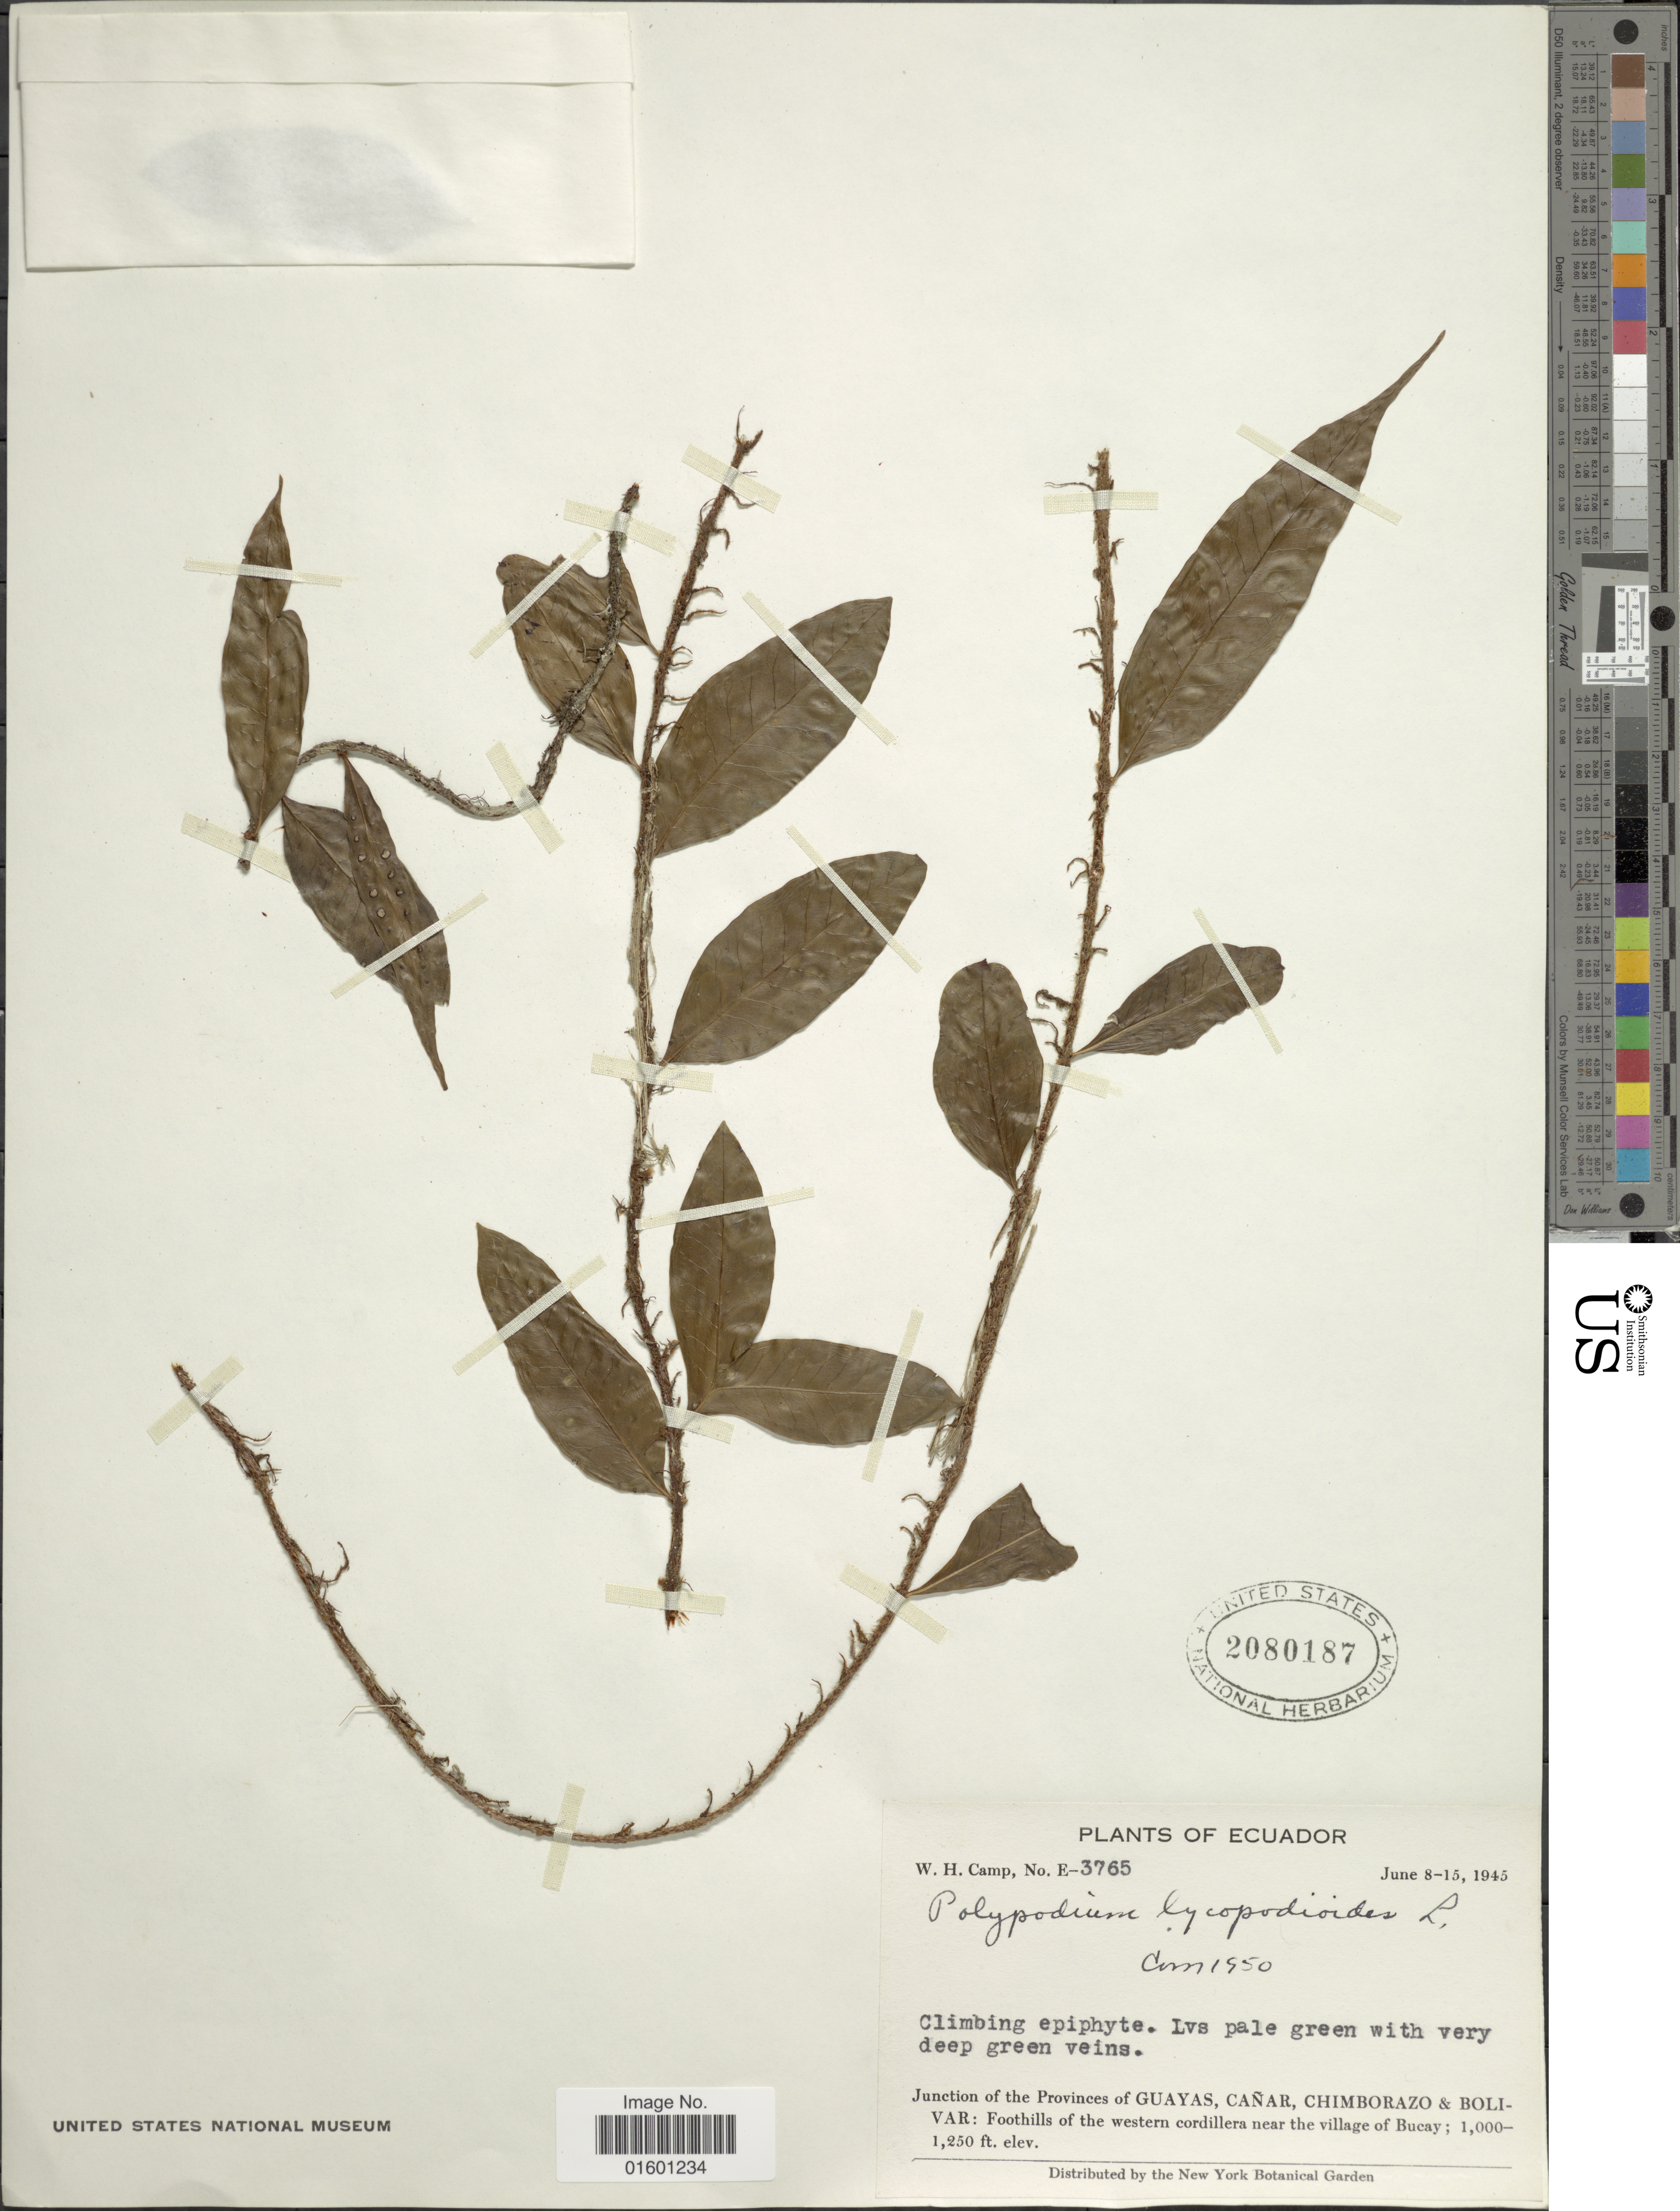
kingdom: Plantae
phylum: Tracheophyta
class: Polypodiopsida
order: Polypodiales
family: Polypodiaceae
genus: Microgramma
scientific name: Microgramma lycopodioides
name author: (L.) Copel.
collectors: W. H. Camp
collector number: E3765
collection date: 1945-06-08/1945-06-15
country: Ecuador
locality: Junction of the provinces of Guayas, Canar, Chimborazo & Bolivar: Foothills of the western cordillera near the village of Bucay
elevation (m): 305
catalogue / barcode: US 2080187